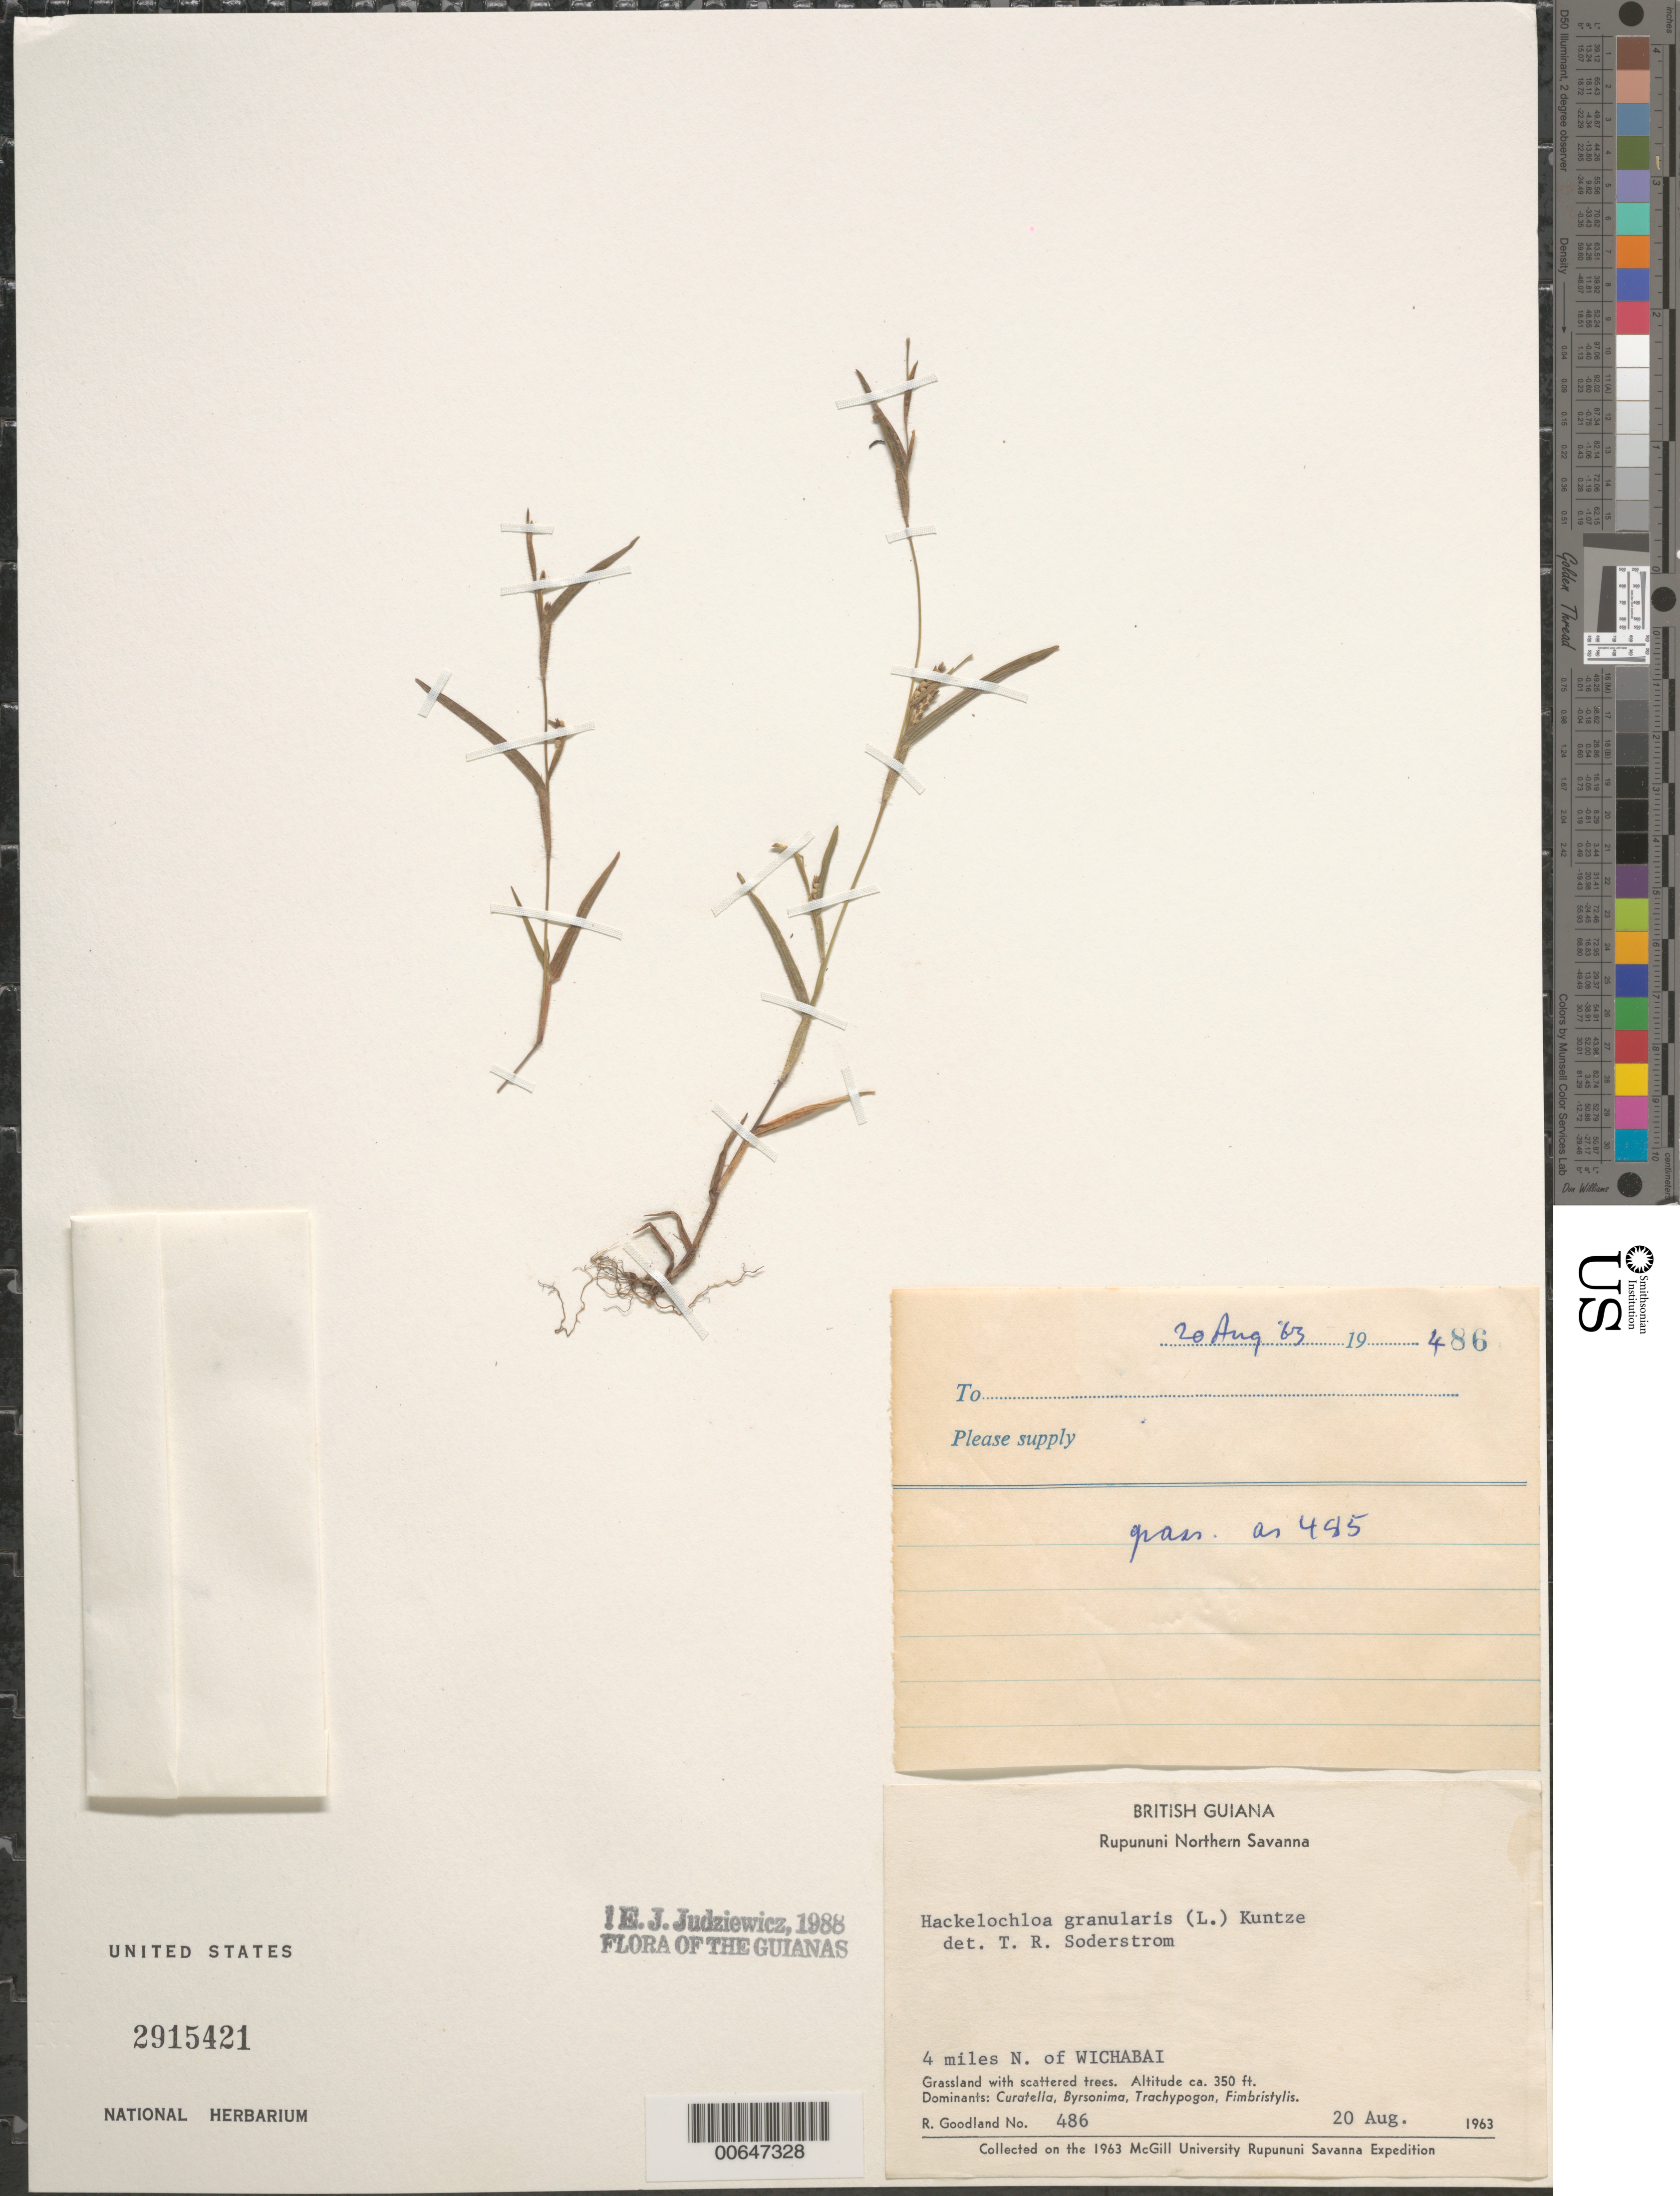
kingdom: Plantae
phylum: Tracheophyta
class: Liliopsida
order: Poales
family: Poaceae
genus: Hackelochloa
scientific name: Hackelochloa granularis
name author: (L.) Kuntze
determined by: Judziewicz, E. J.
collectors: R. Goodland & P. Maycock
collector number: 486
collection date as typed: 20-Aug-63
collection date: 1963-08-20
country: Guyana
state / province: U. Takutu-U. Essequibo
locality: Rupununi Northern Savanna, Wichabai, 4 mi N of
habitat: Grassland with scattered trees. Dominants: Curatella, Byrsonima, Trachypogon, Fimbristylis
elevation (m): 107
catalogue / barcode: US 2915421